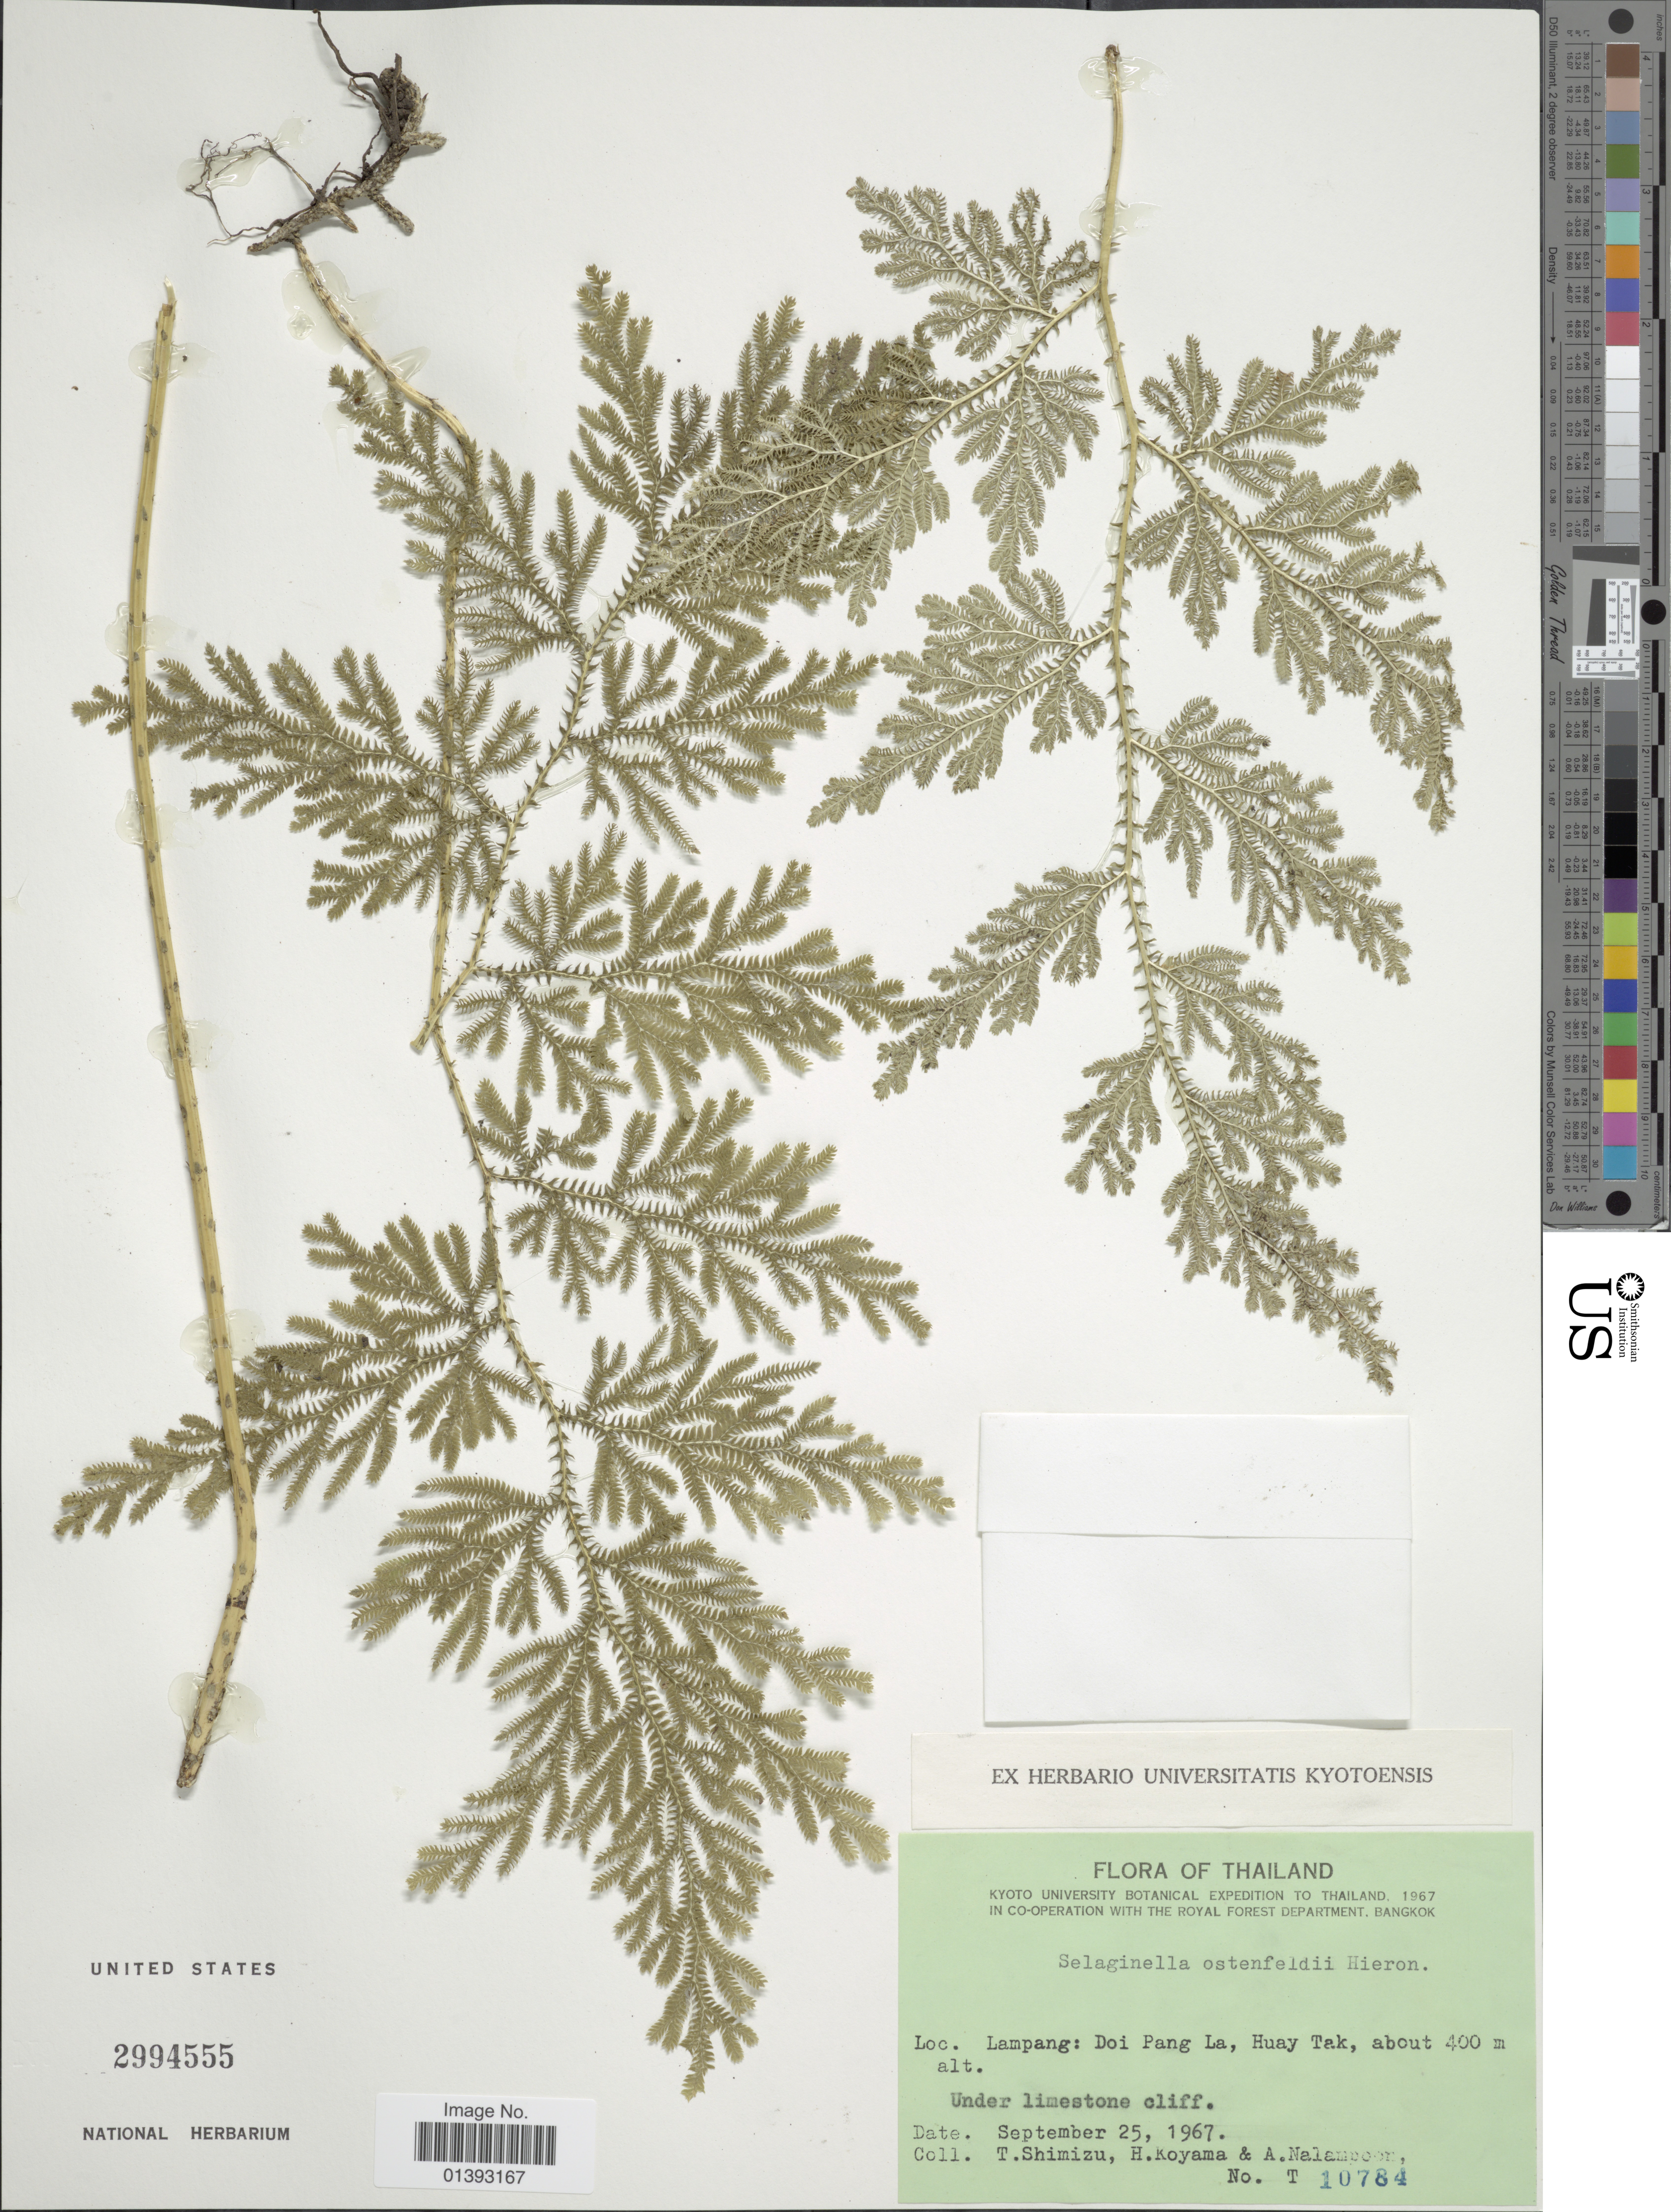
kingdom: Plantae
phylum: Tracheophyta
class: Lycopodiopsida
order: Selaginellales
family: Selaginellaceae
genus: Selaginella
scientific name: Selaginella ostenfeldii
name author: Hieron.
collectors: T. Shimizu, H. Koyama & A. Nalampoon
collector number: T10784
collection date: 1967-09-25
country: Thailand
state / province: Lampang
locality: Doi Pang La, Huay Tak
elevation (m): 400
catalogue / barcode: US 2994555